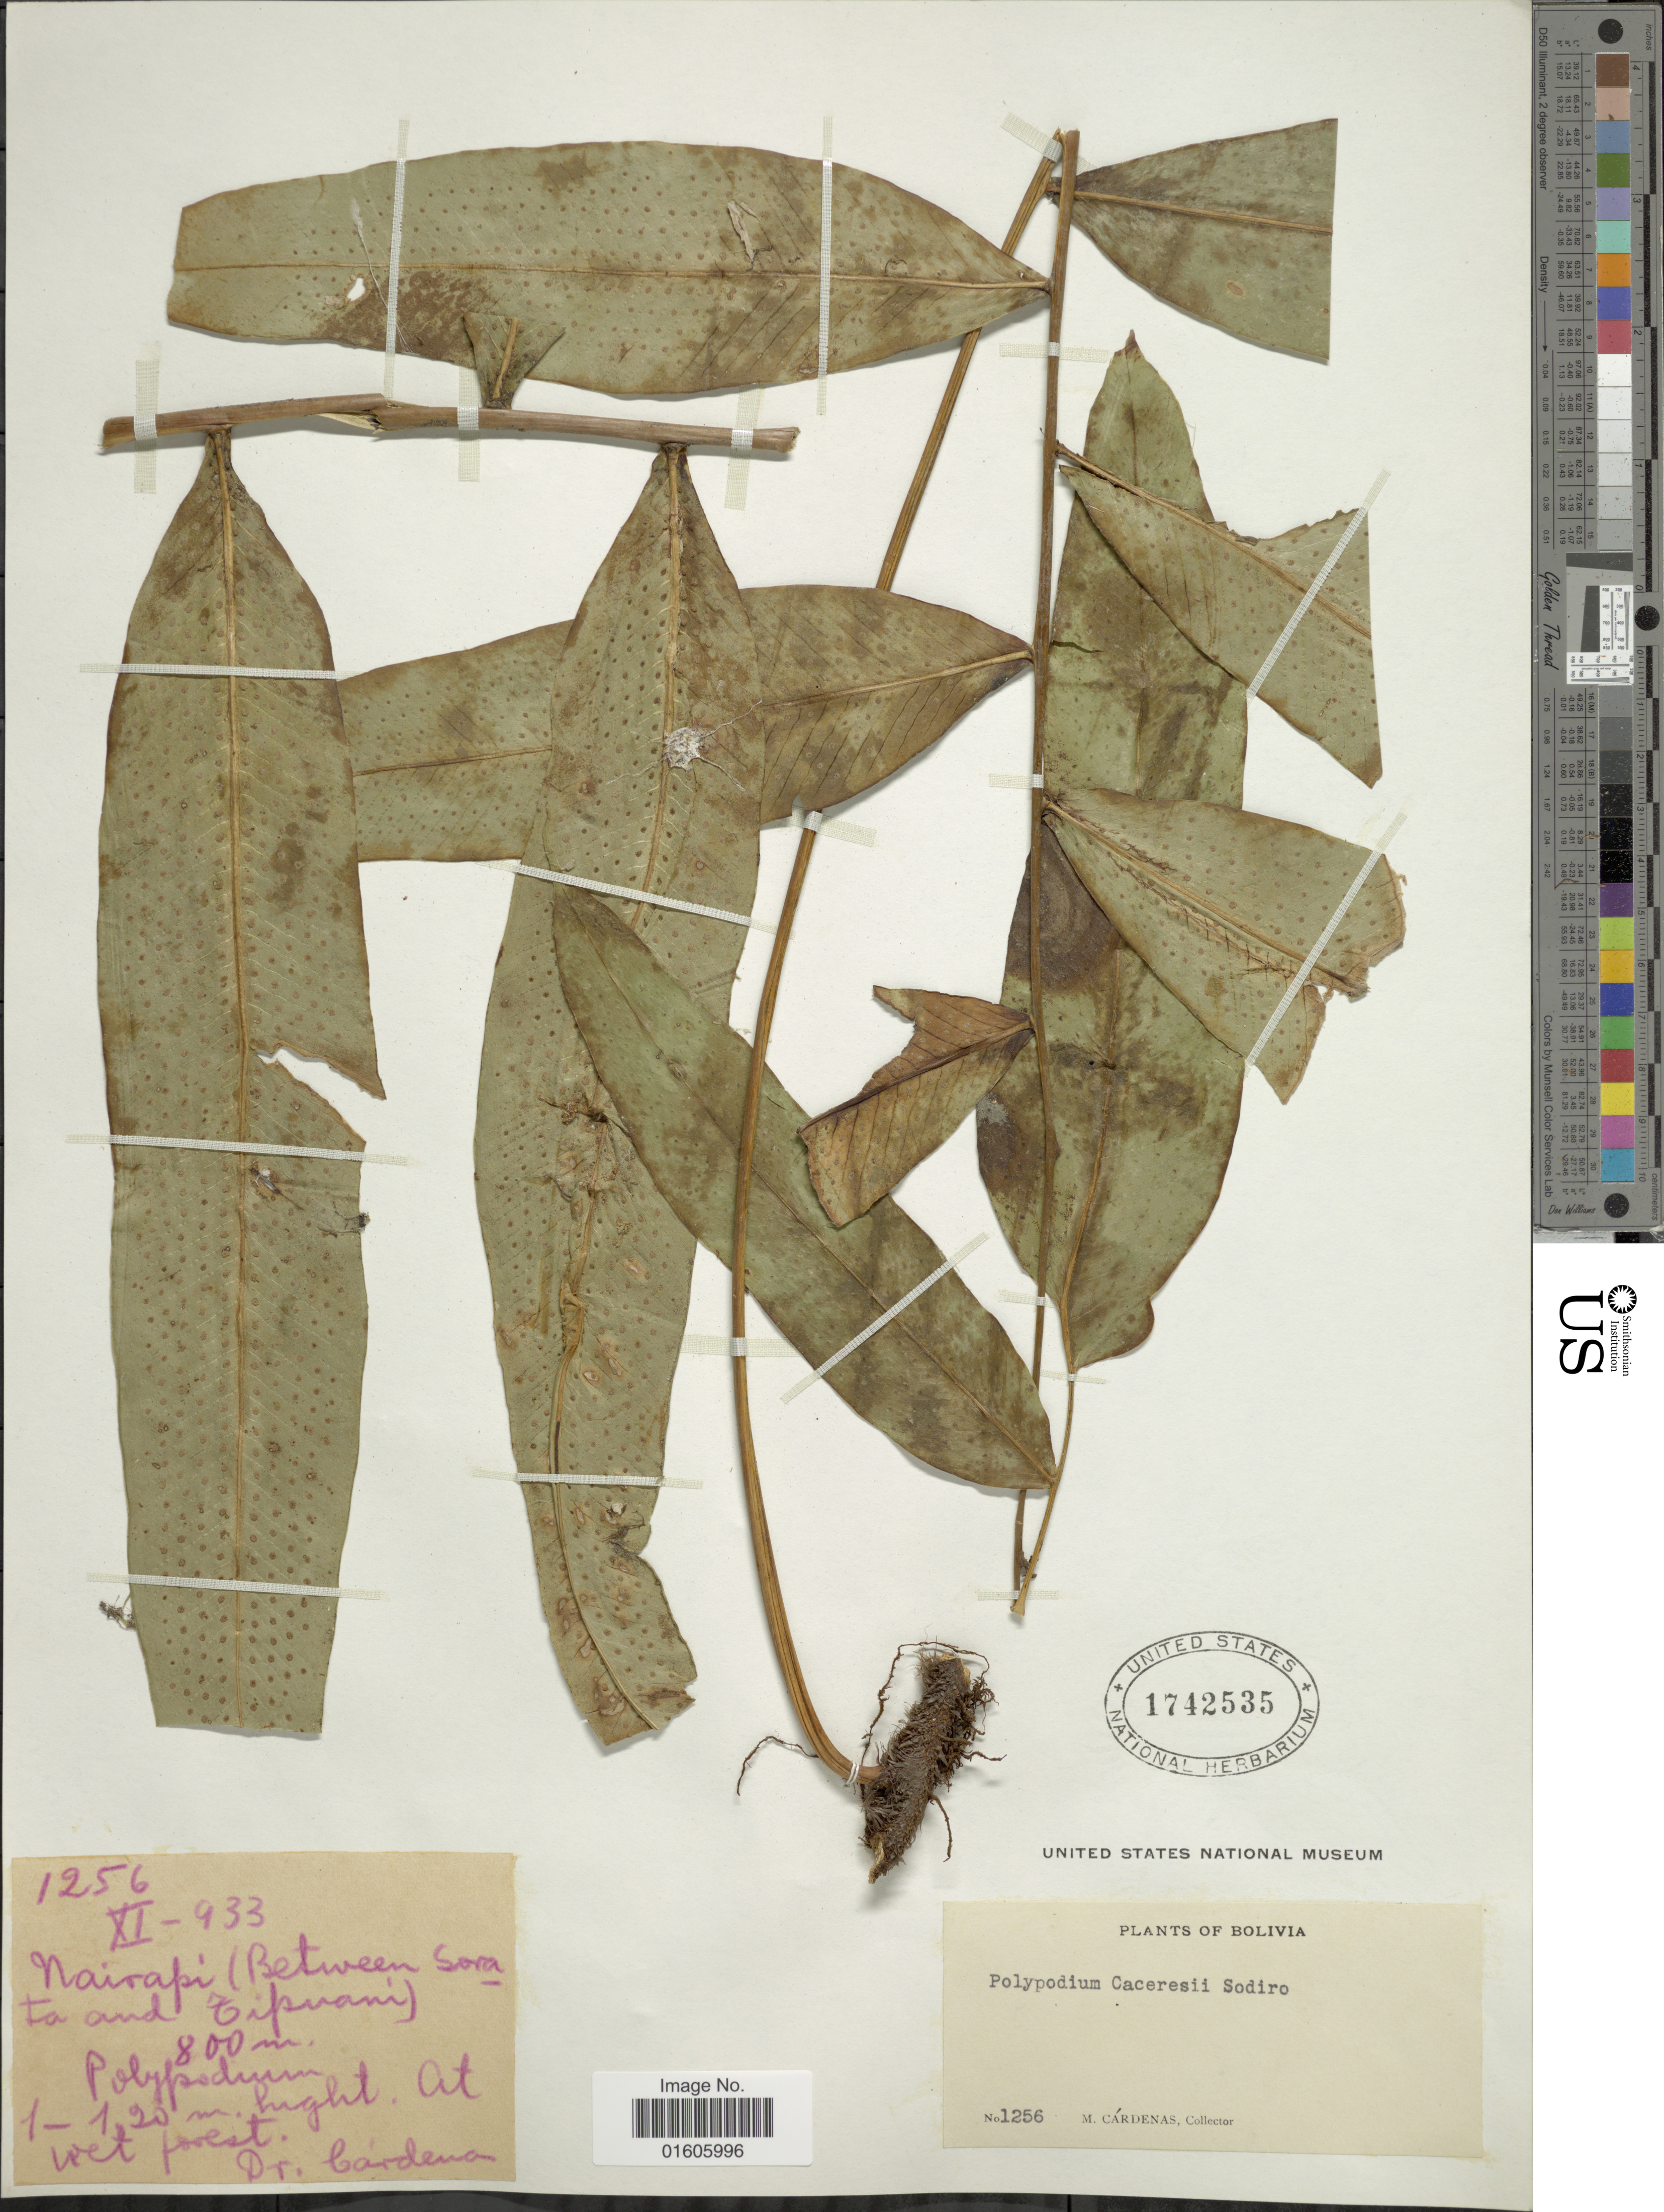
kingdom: Plantae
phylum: Tracheophyta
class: Polypodiopsida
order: Polypodiales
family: Polypodiaceae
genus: Serpocaulon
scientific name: Serpocaulon caceresii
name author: A.R. Sm.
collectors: M. Cárdenas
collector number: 1256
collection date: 1933-11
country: Bolivia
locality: Nairapi (Between Sorata and Tipuani).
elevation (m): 800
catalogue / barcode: US 1742535